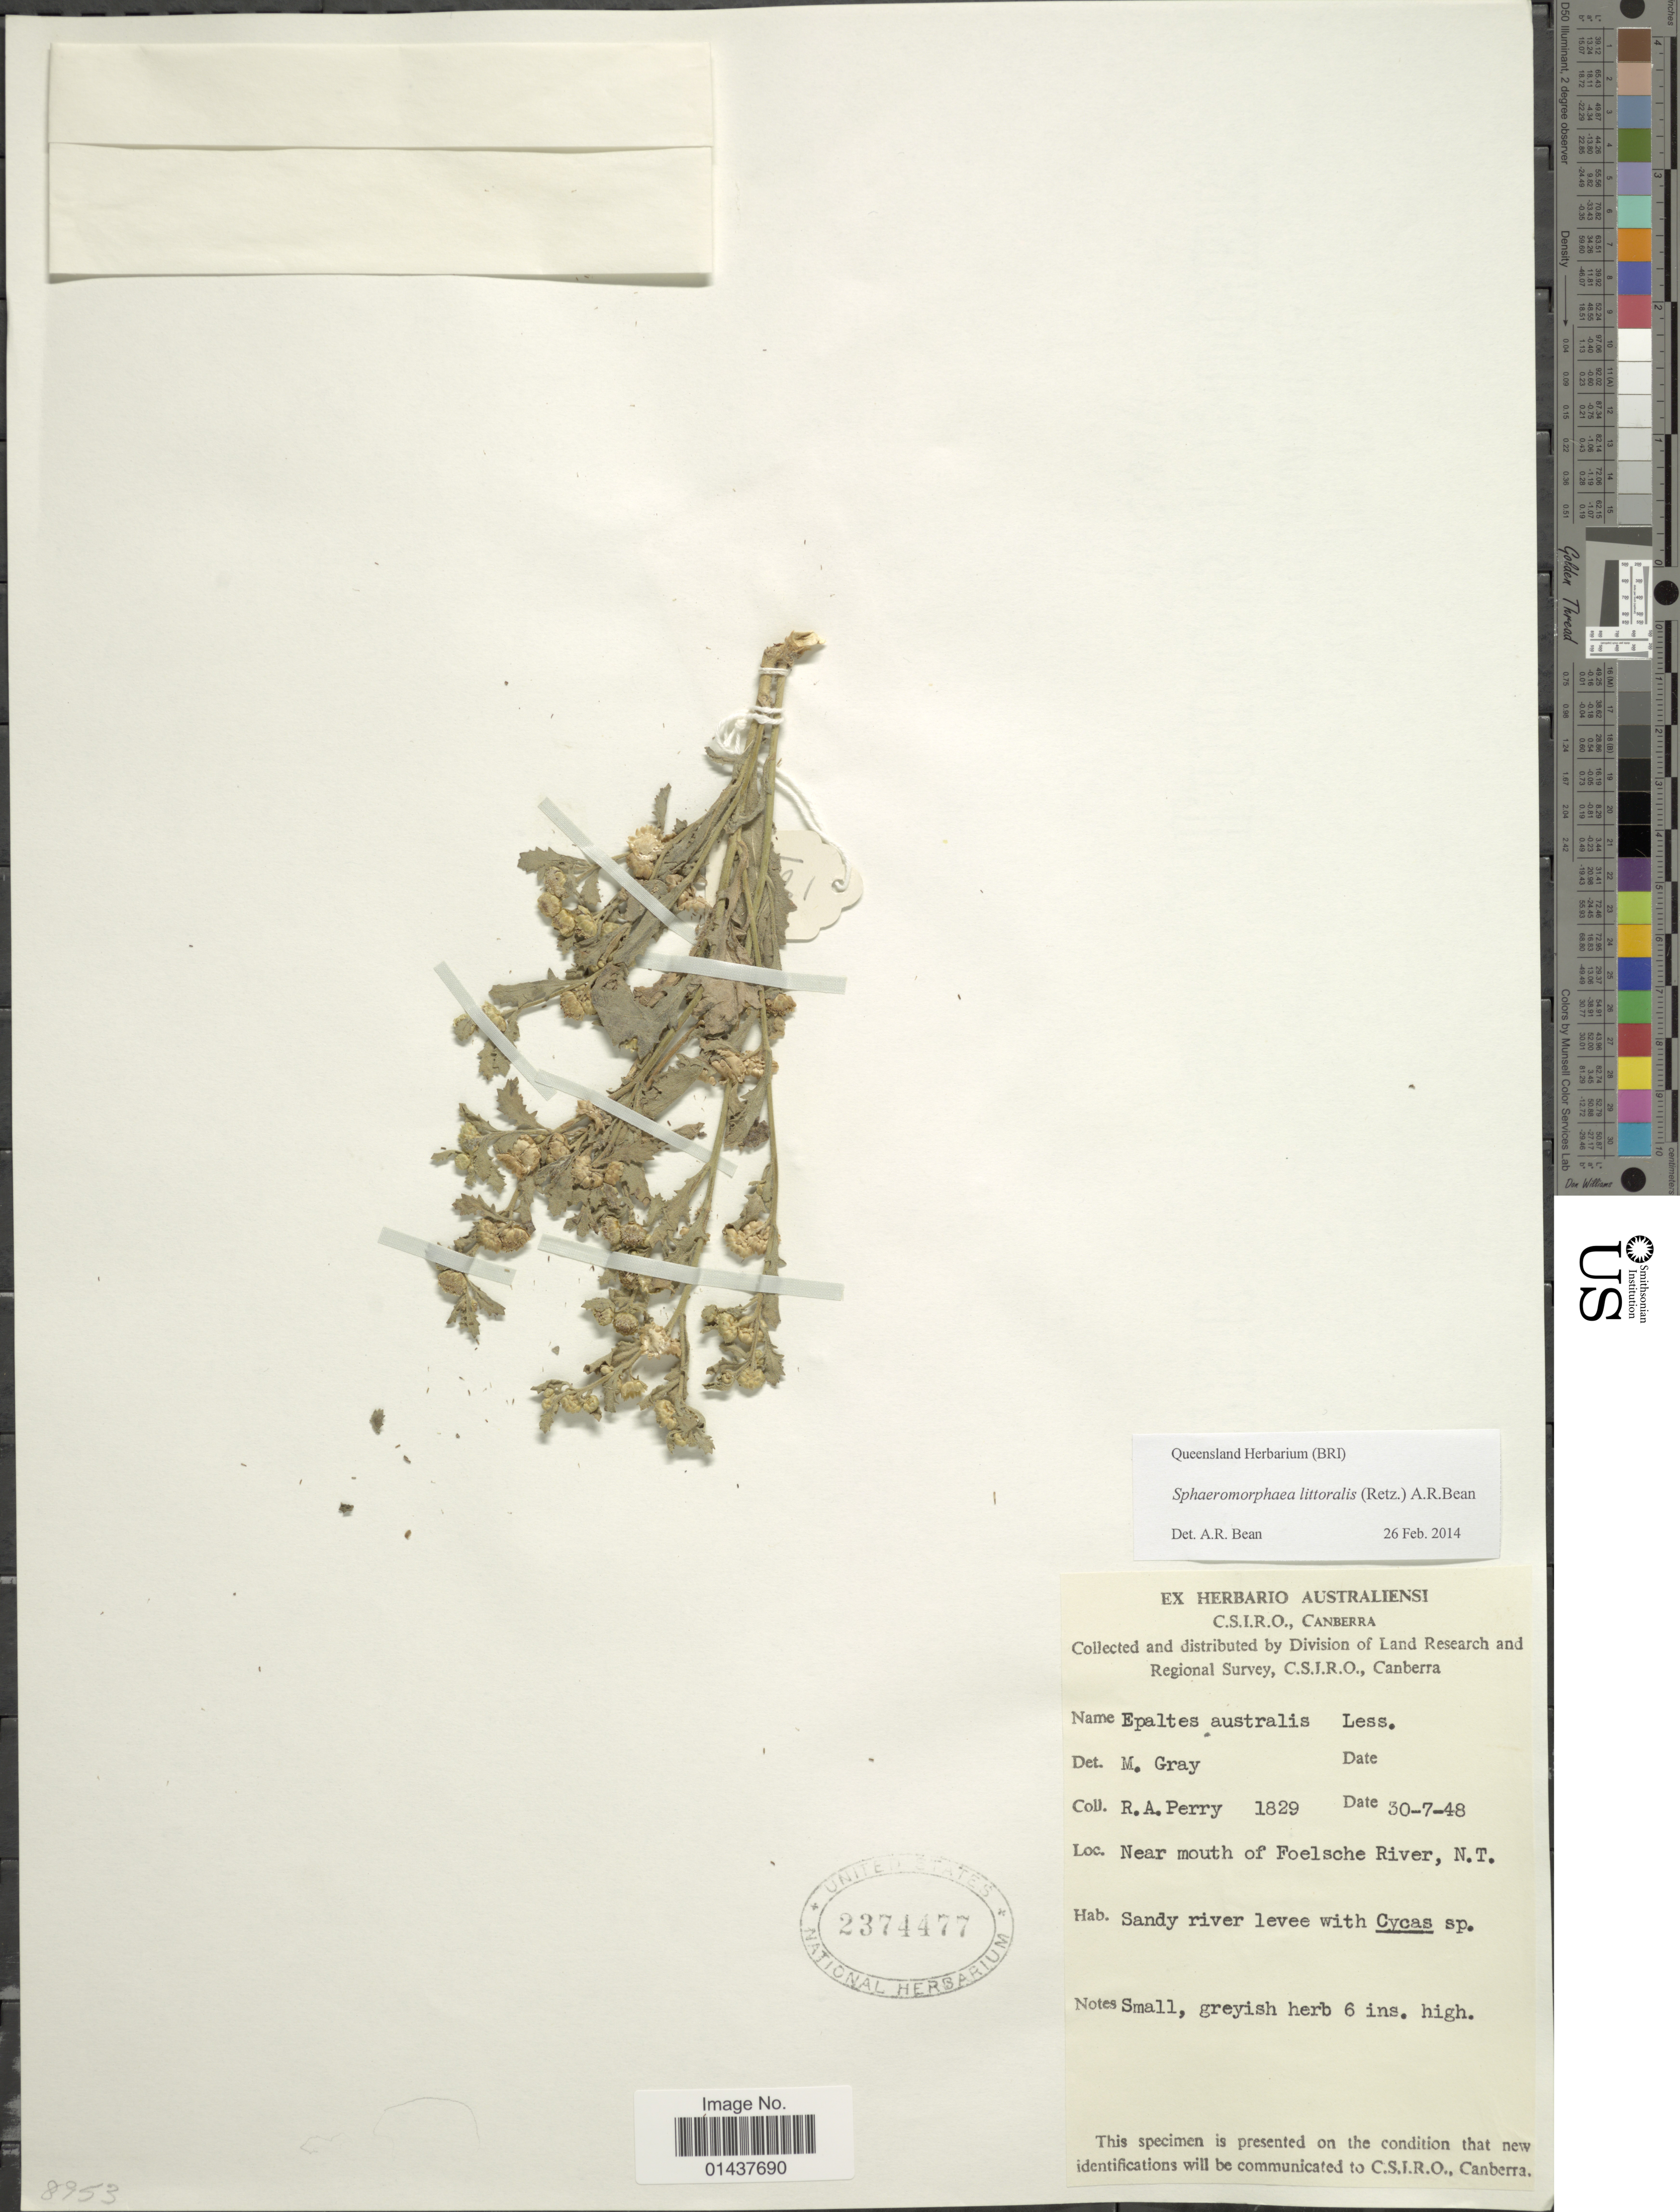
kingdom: Plantae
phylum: Tracheophyta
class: Magnoliopsida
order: Asterales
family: Asteraceae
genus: Sphaeromorphaea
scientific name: Sphaeromorphaea littoralis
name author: (Retz.) A.R. Bean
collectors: Perry, R. A.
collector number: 1829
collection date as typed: Transcribed d/m/y: 30/7/48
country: Canada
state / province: Northwest Territories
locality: Near mouth of Foelsche River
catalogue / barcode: US 2374477